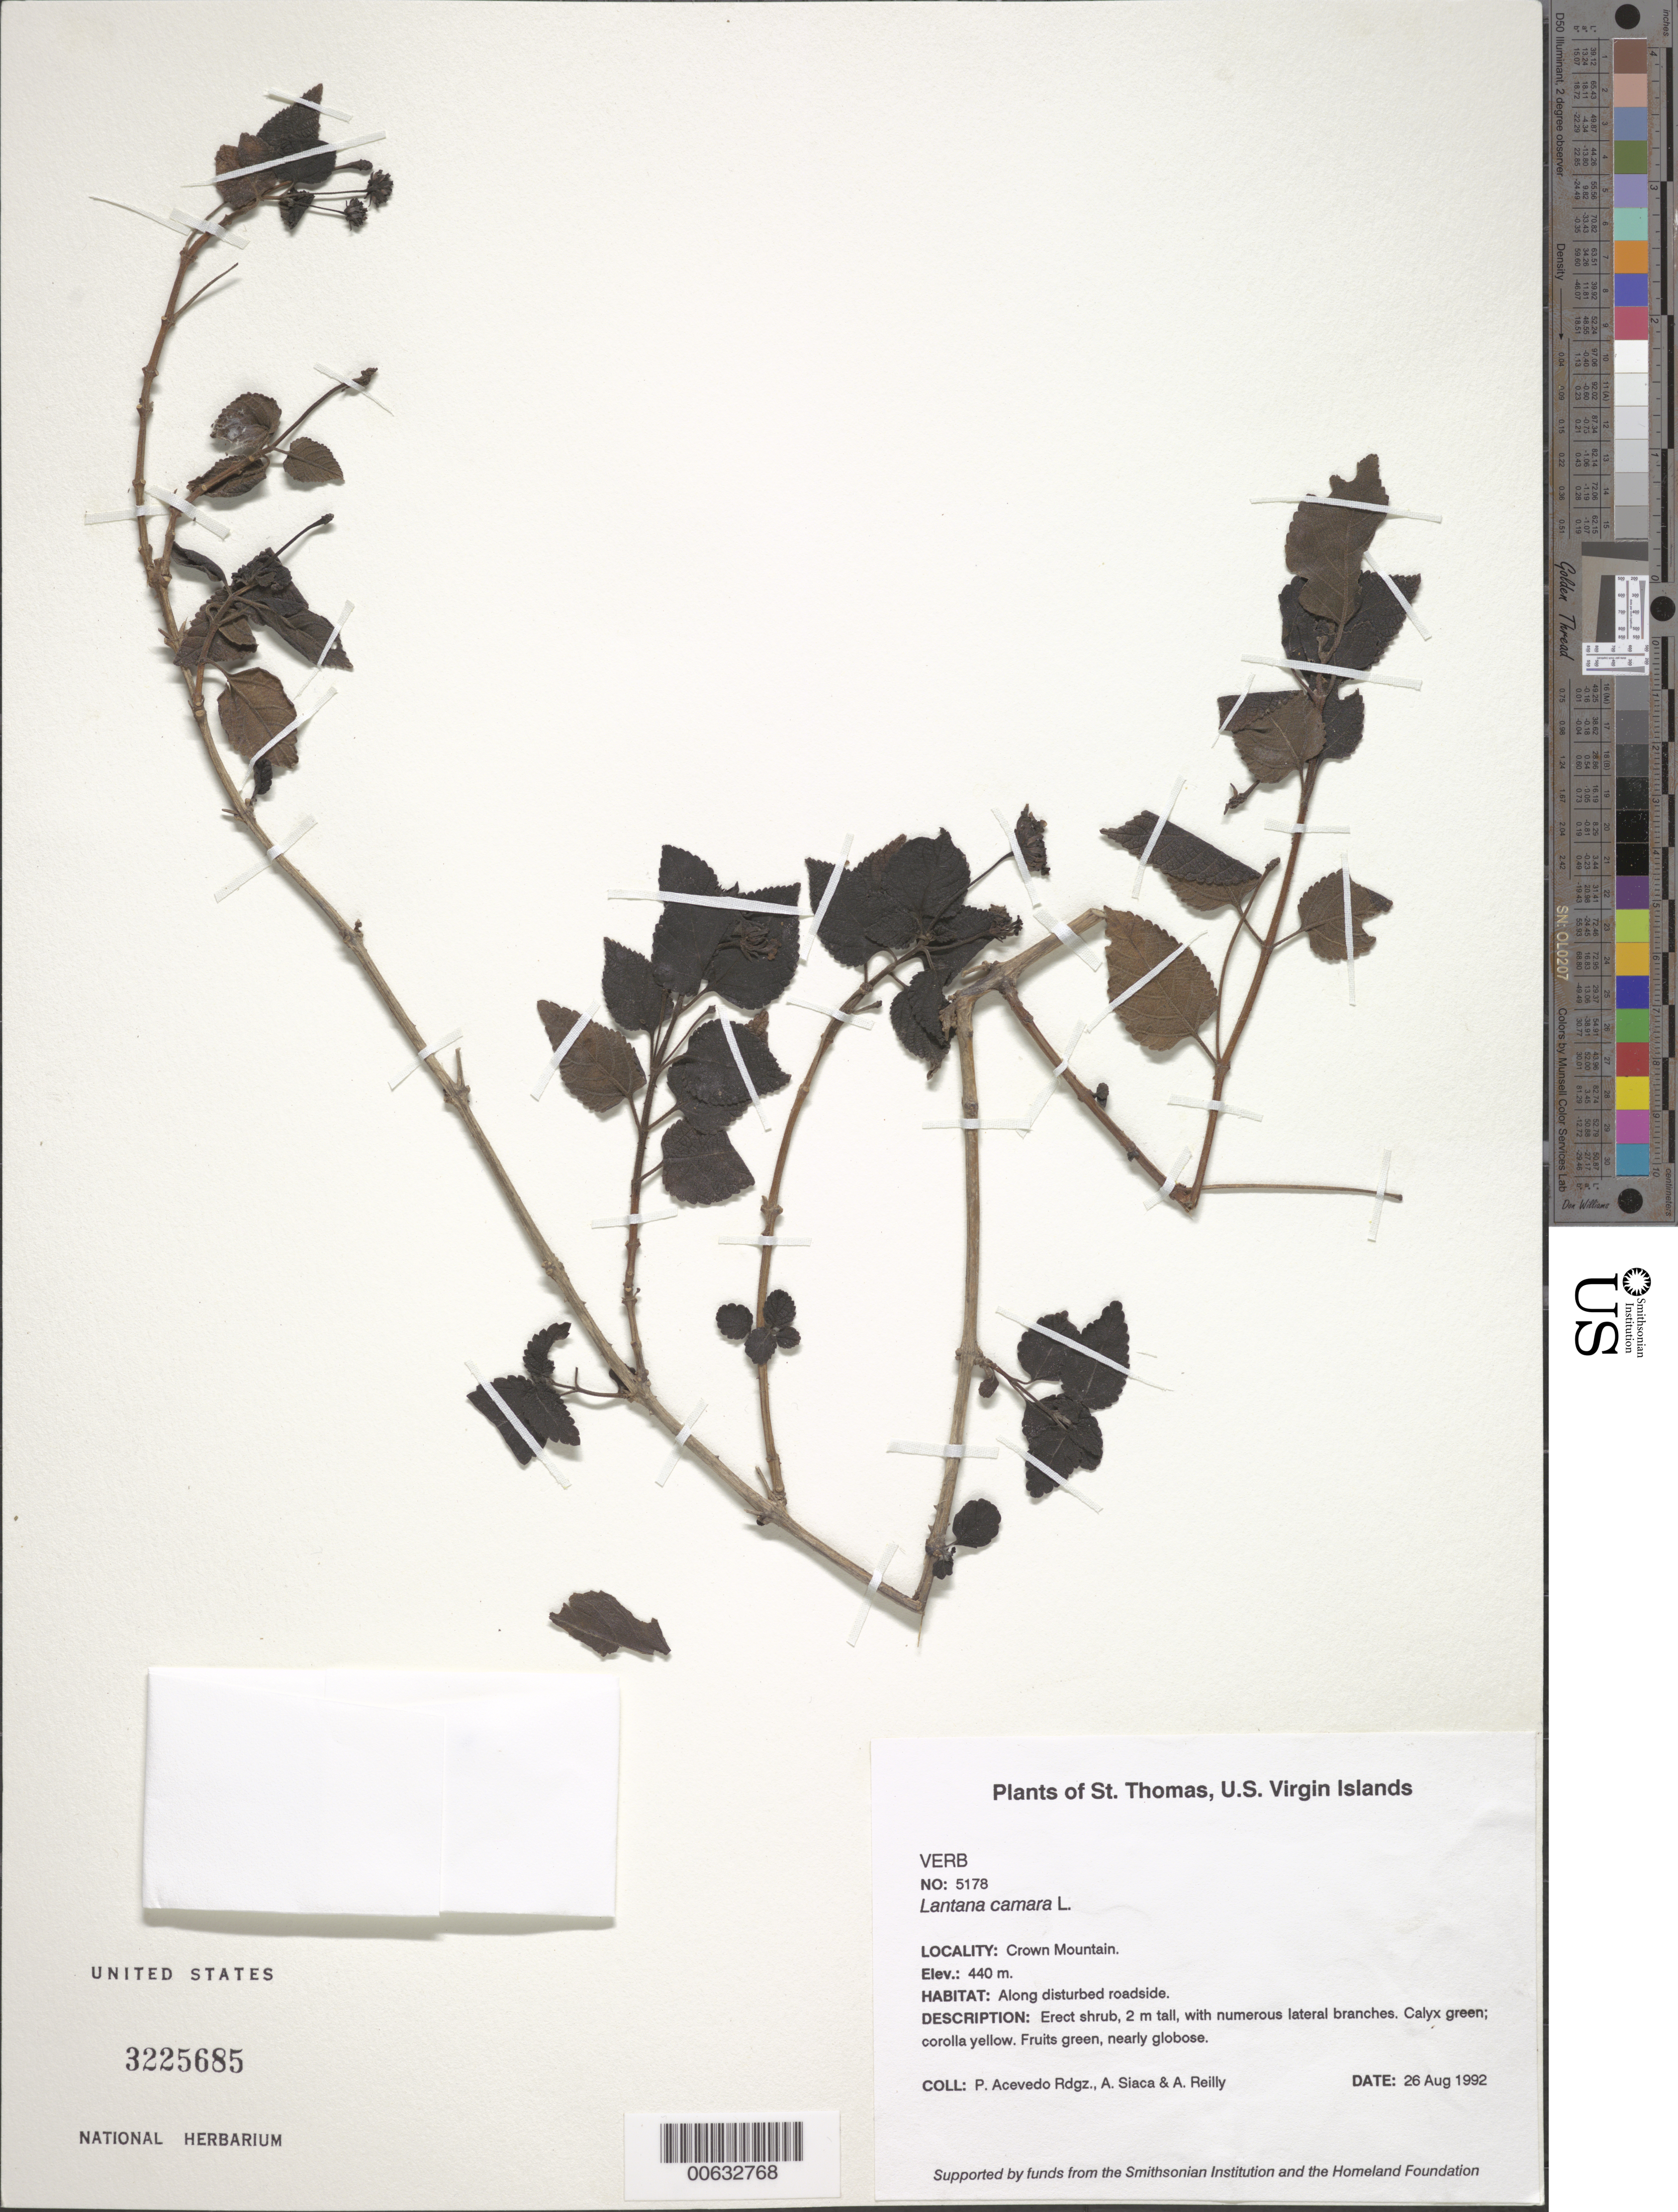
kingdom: Plantae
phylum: Tracheophyta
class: Magnoliopsida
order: Lamiales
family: Verbenaceae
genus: Lantana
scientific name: Lantana camara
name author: L.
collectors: P. Acevedo-Rodr., A. Siaca & A. Reilly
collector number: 5178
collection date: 1992-08-26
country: U.S. Virgin Islands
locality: St. Thomas. Crown Mountain.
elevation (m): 440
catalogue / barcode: US 3225685